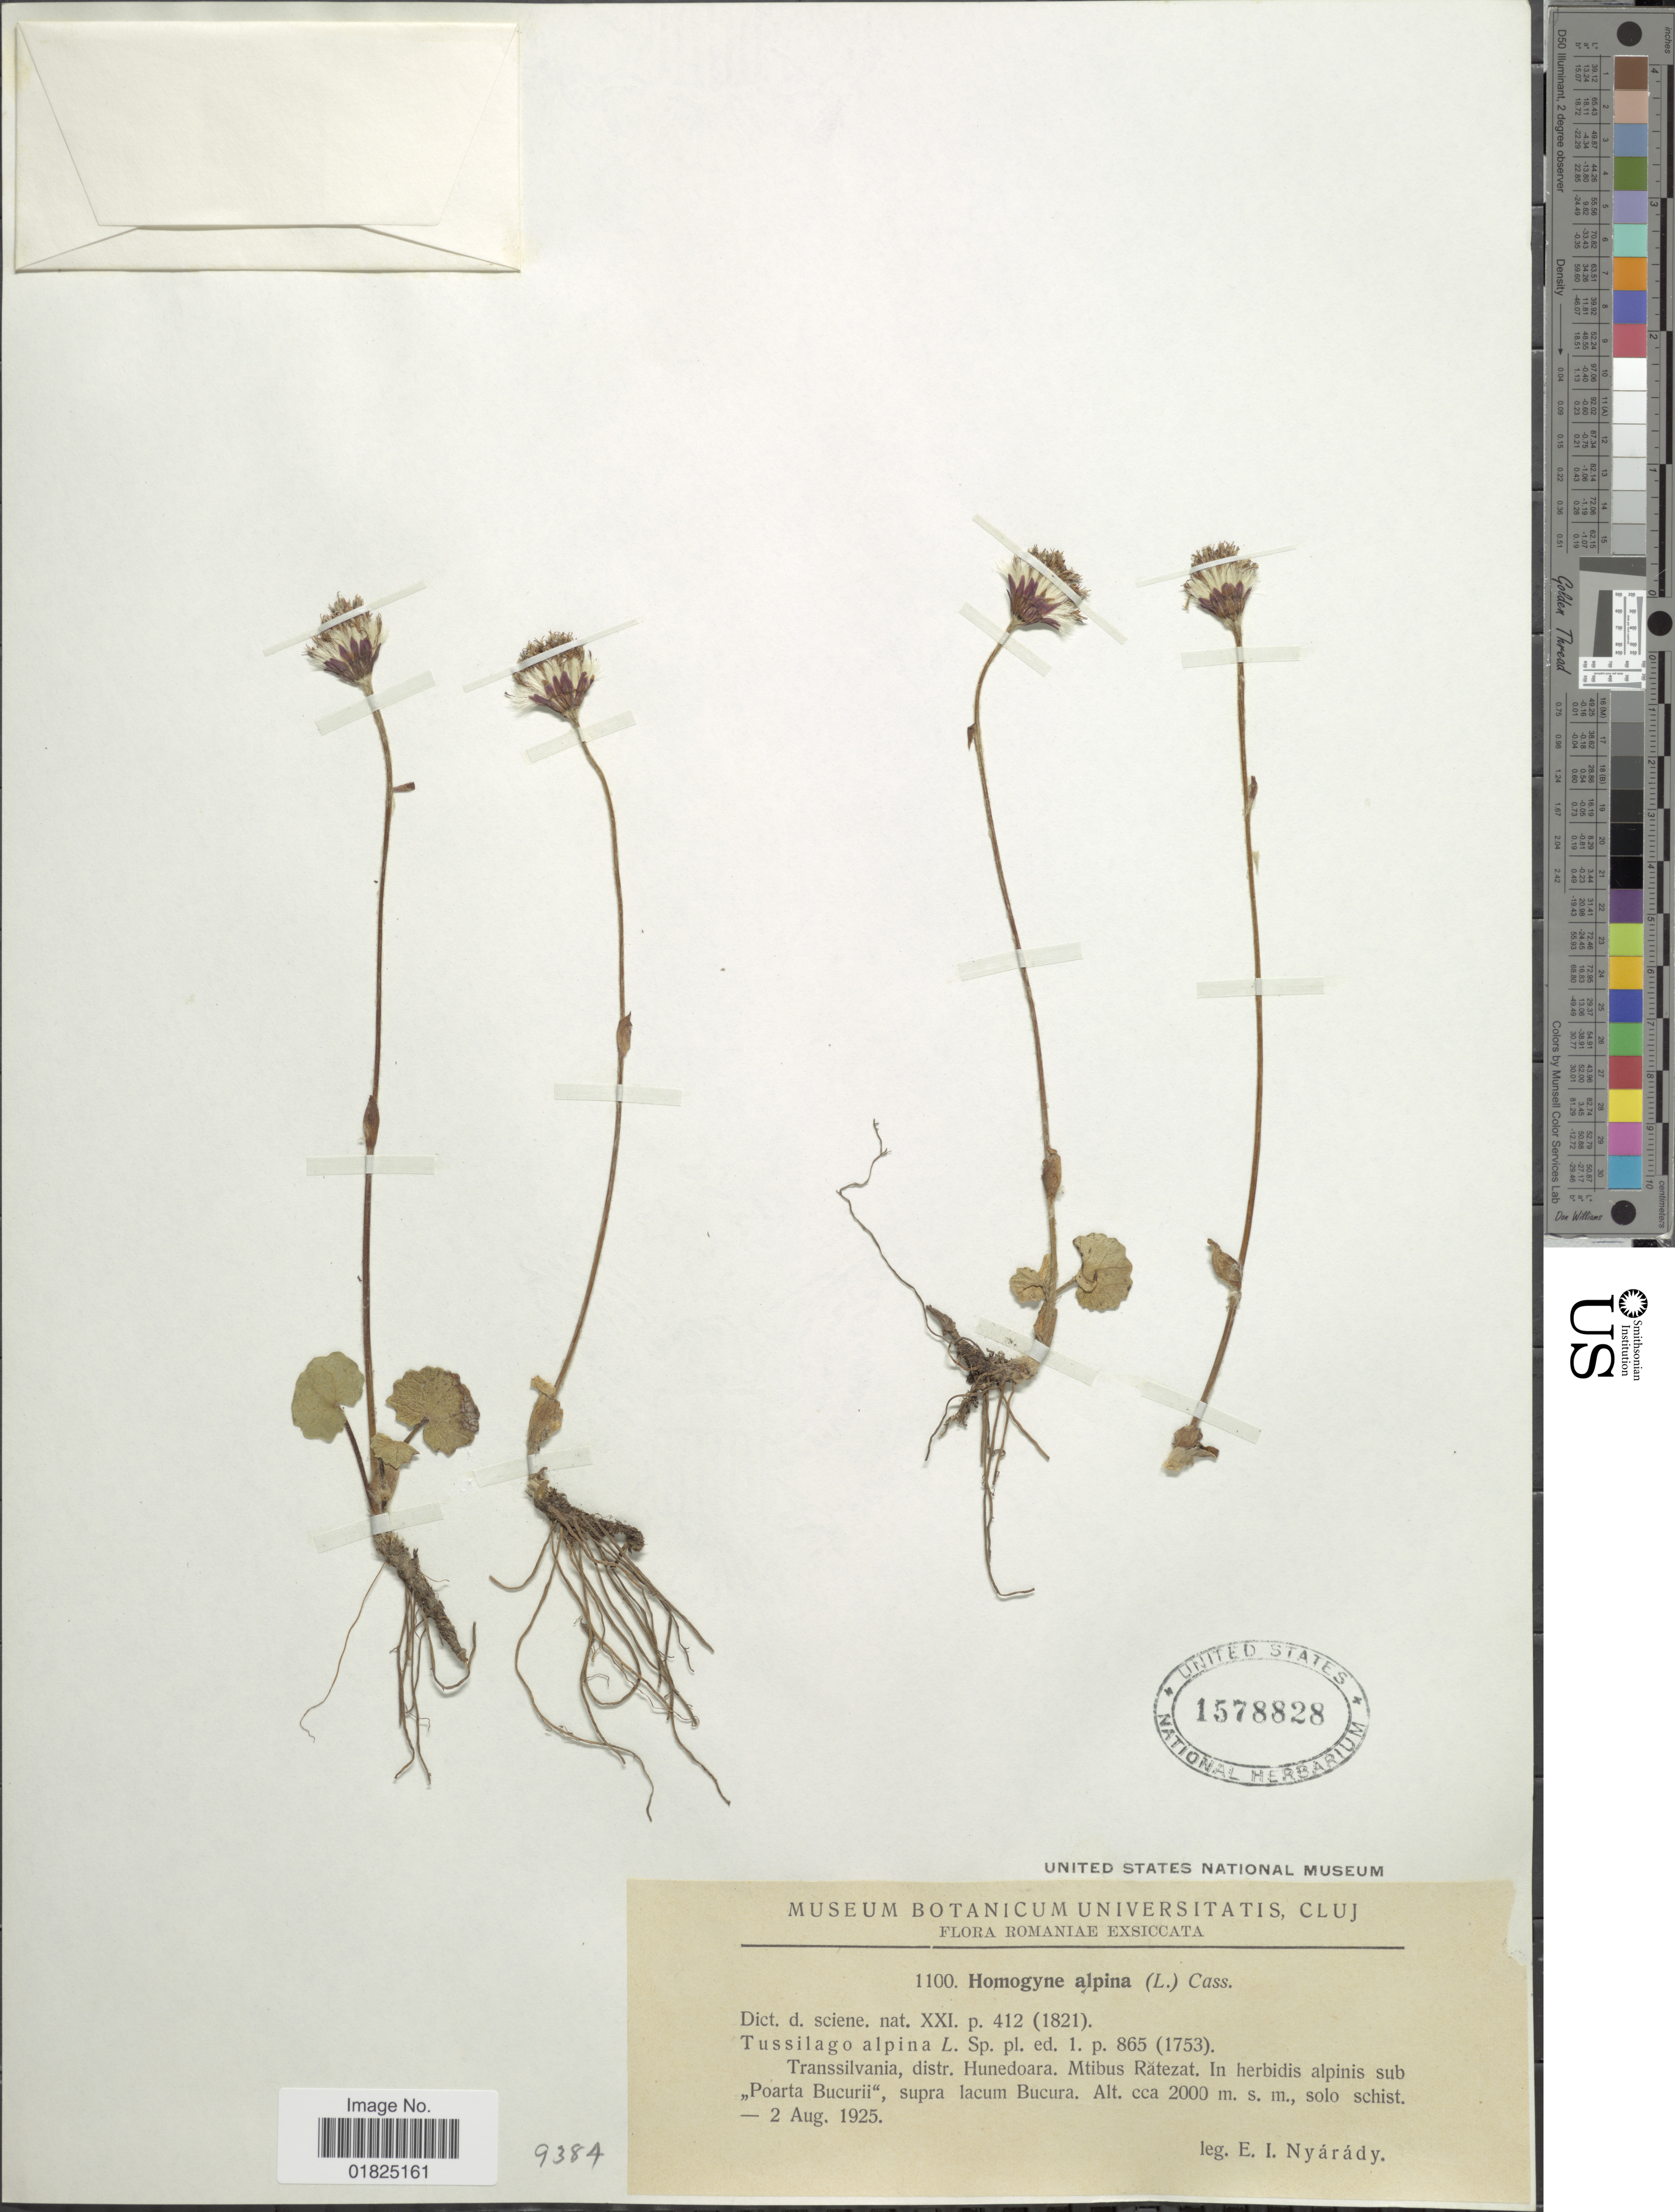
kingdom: Plantae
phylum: Tracheophyta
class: Magnoliopsida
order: Asterales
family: Asteraceae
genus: Homogyne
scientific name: Homogyne alpina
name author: (L.) Cass.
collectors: E. Nyárády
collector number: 1100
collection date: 1925-08-02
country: Romania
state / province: Hunedoara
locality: Transsilvania, distr. Hunedoara. Mitibis Ratezat, In herbidis alpinis sub ,,Poarta Bucurii', supra lacum Bucura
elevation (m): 2000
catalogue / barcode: US 1578828